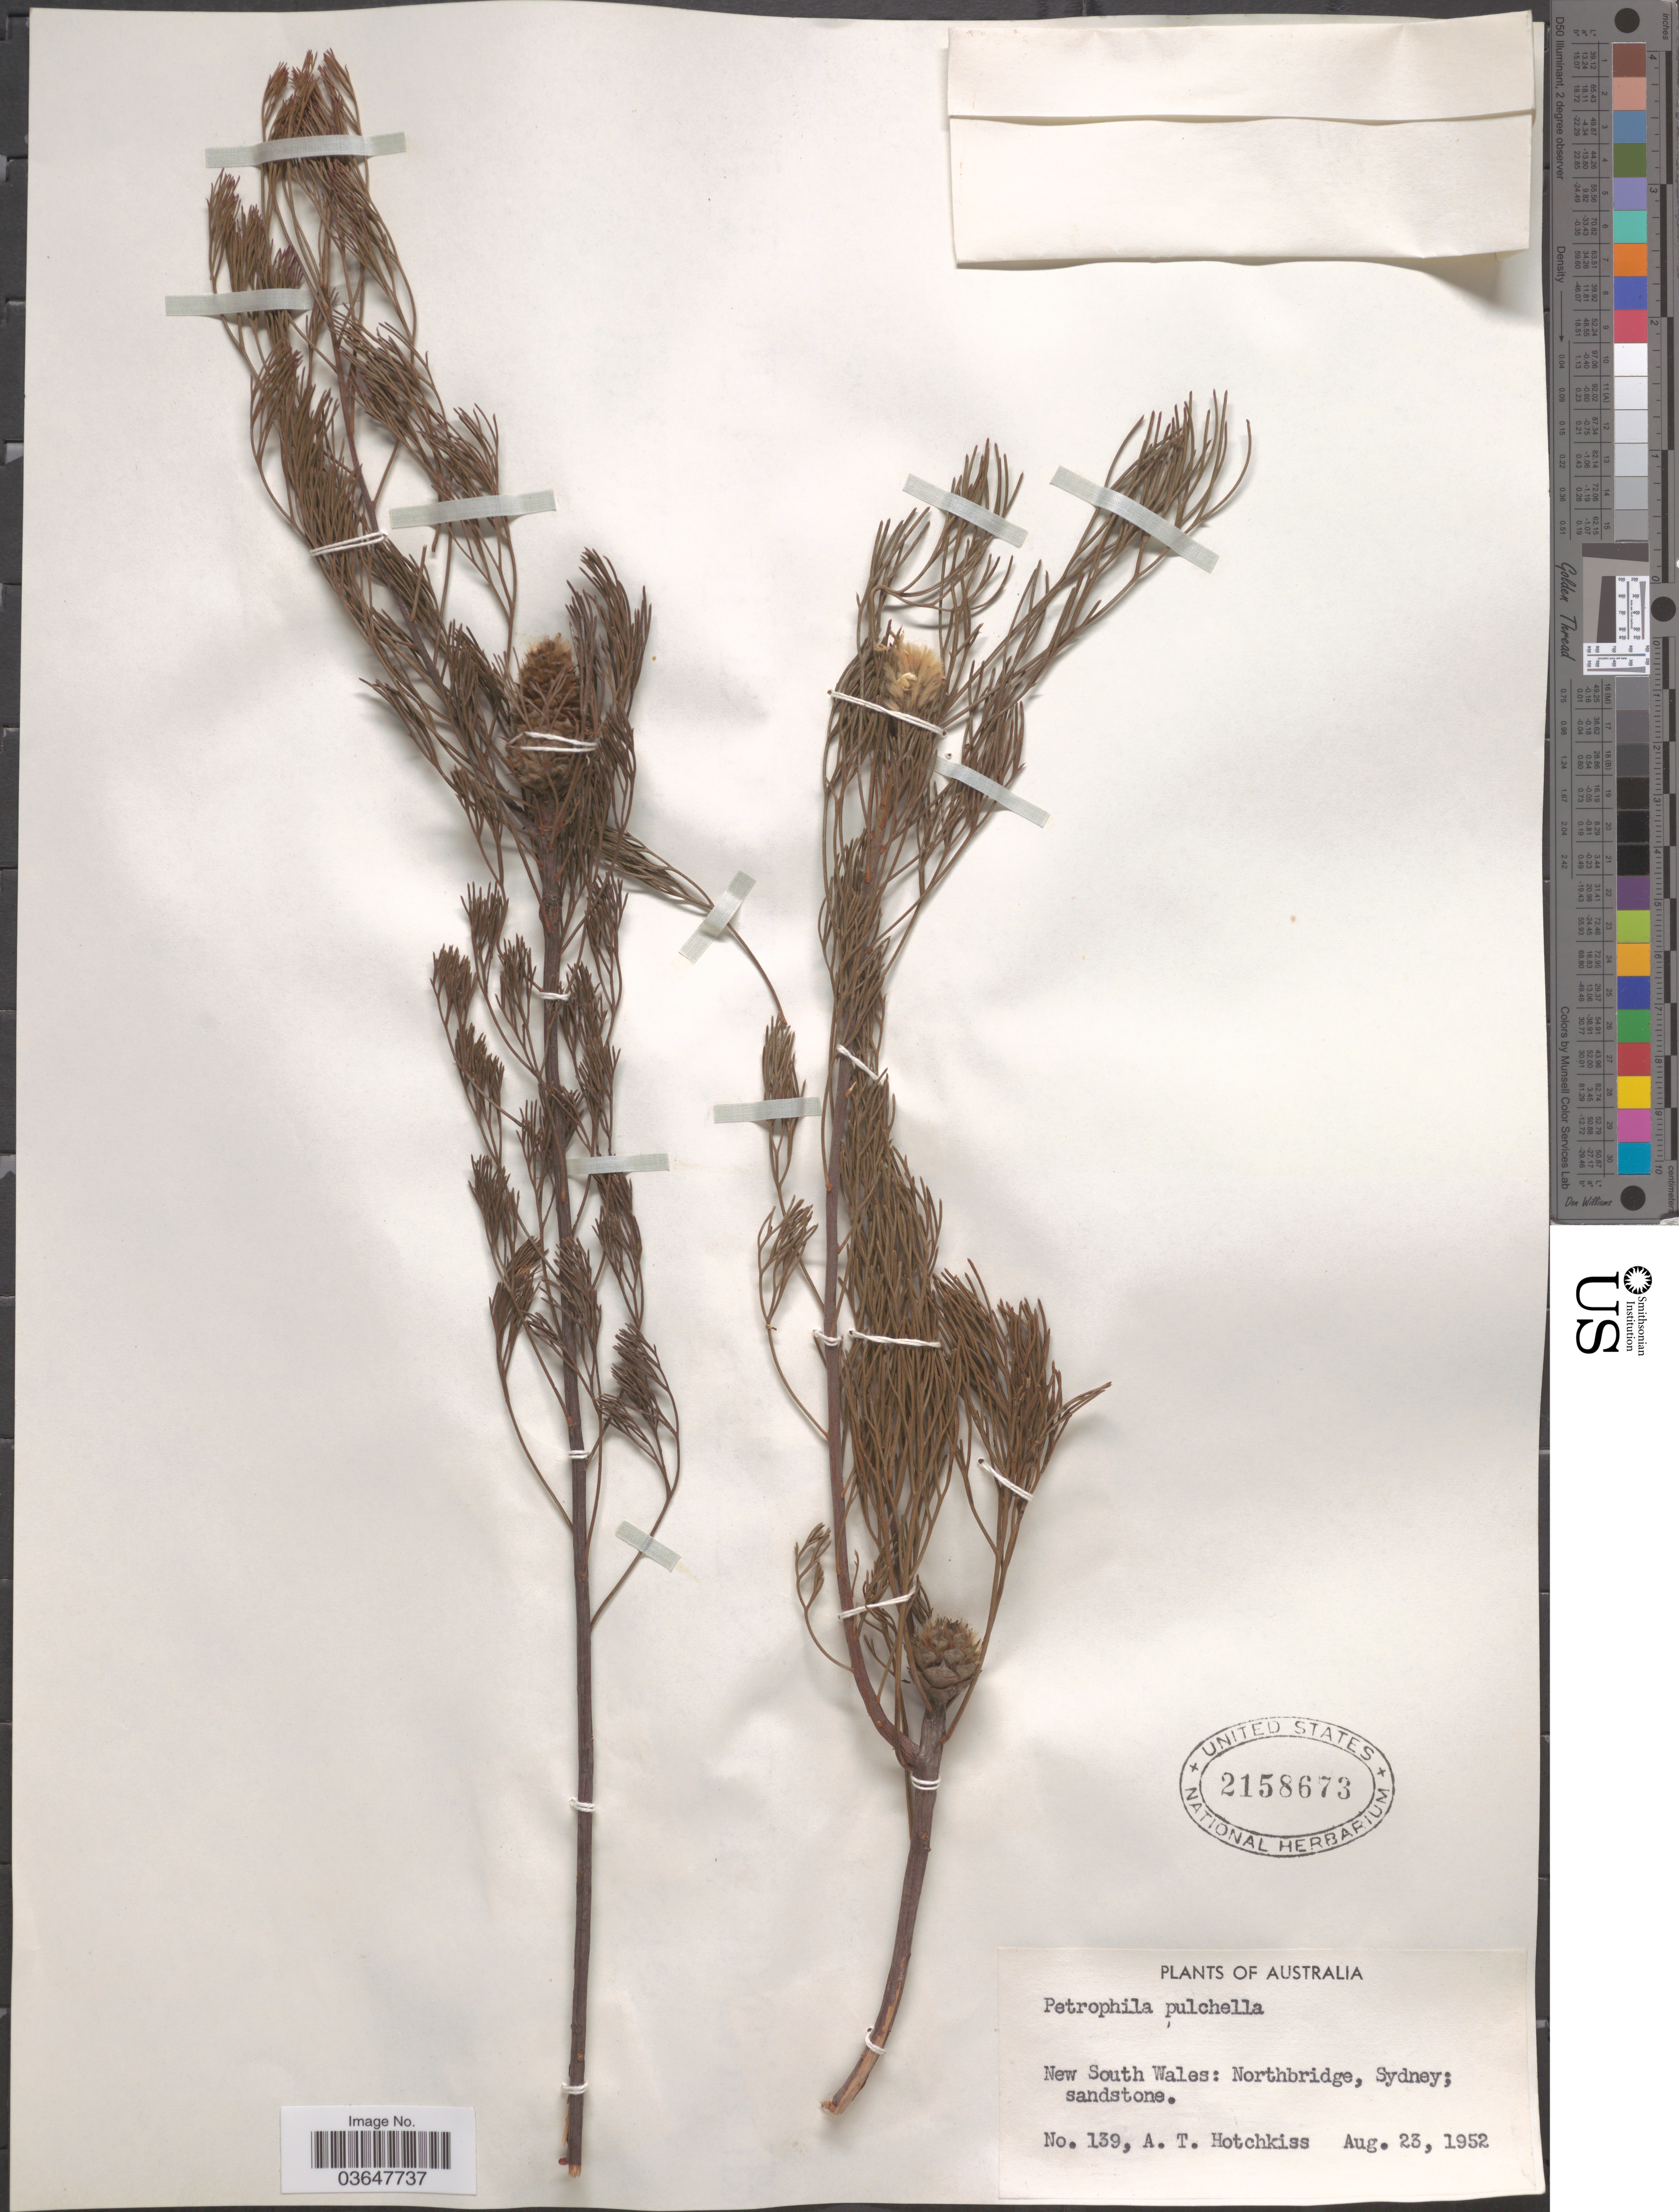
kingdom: Plantae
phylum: Tracheophyta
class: Magnoliopsida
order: Proteales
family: Proteaceae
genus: Petrophile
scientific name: Petrophile pulchella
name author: (Schrad. & J.C. Wendl.)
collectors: A. Hotchkiss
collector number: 139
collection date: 1952-08-23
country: Australia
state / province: New South Wales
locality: Northbridge, Sydney.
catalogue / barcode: US 2158673